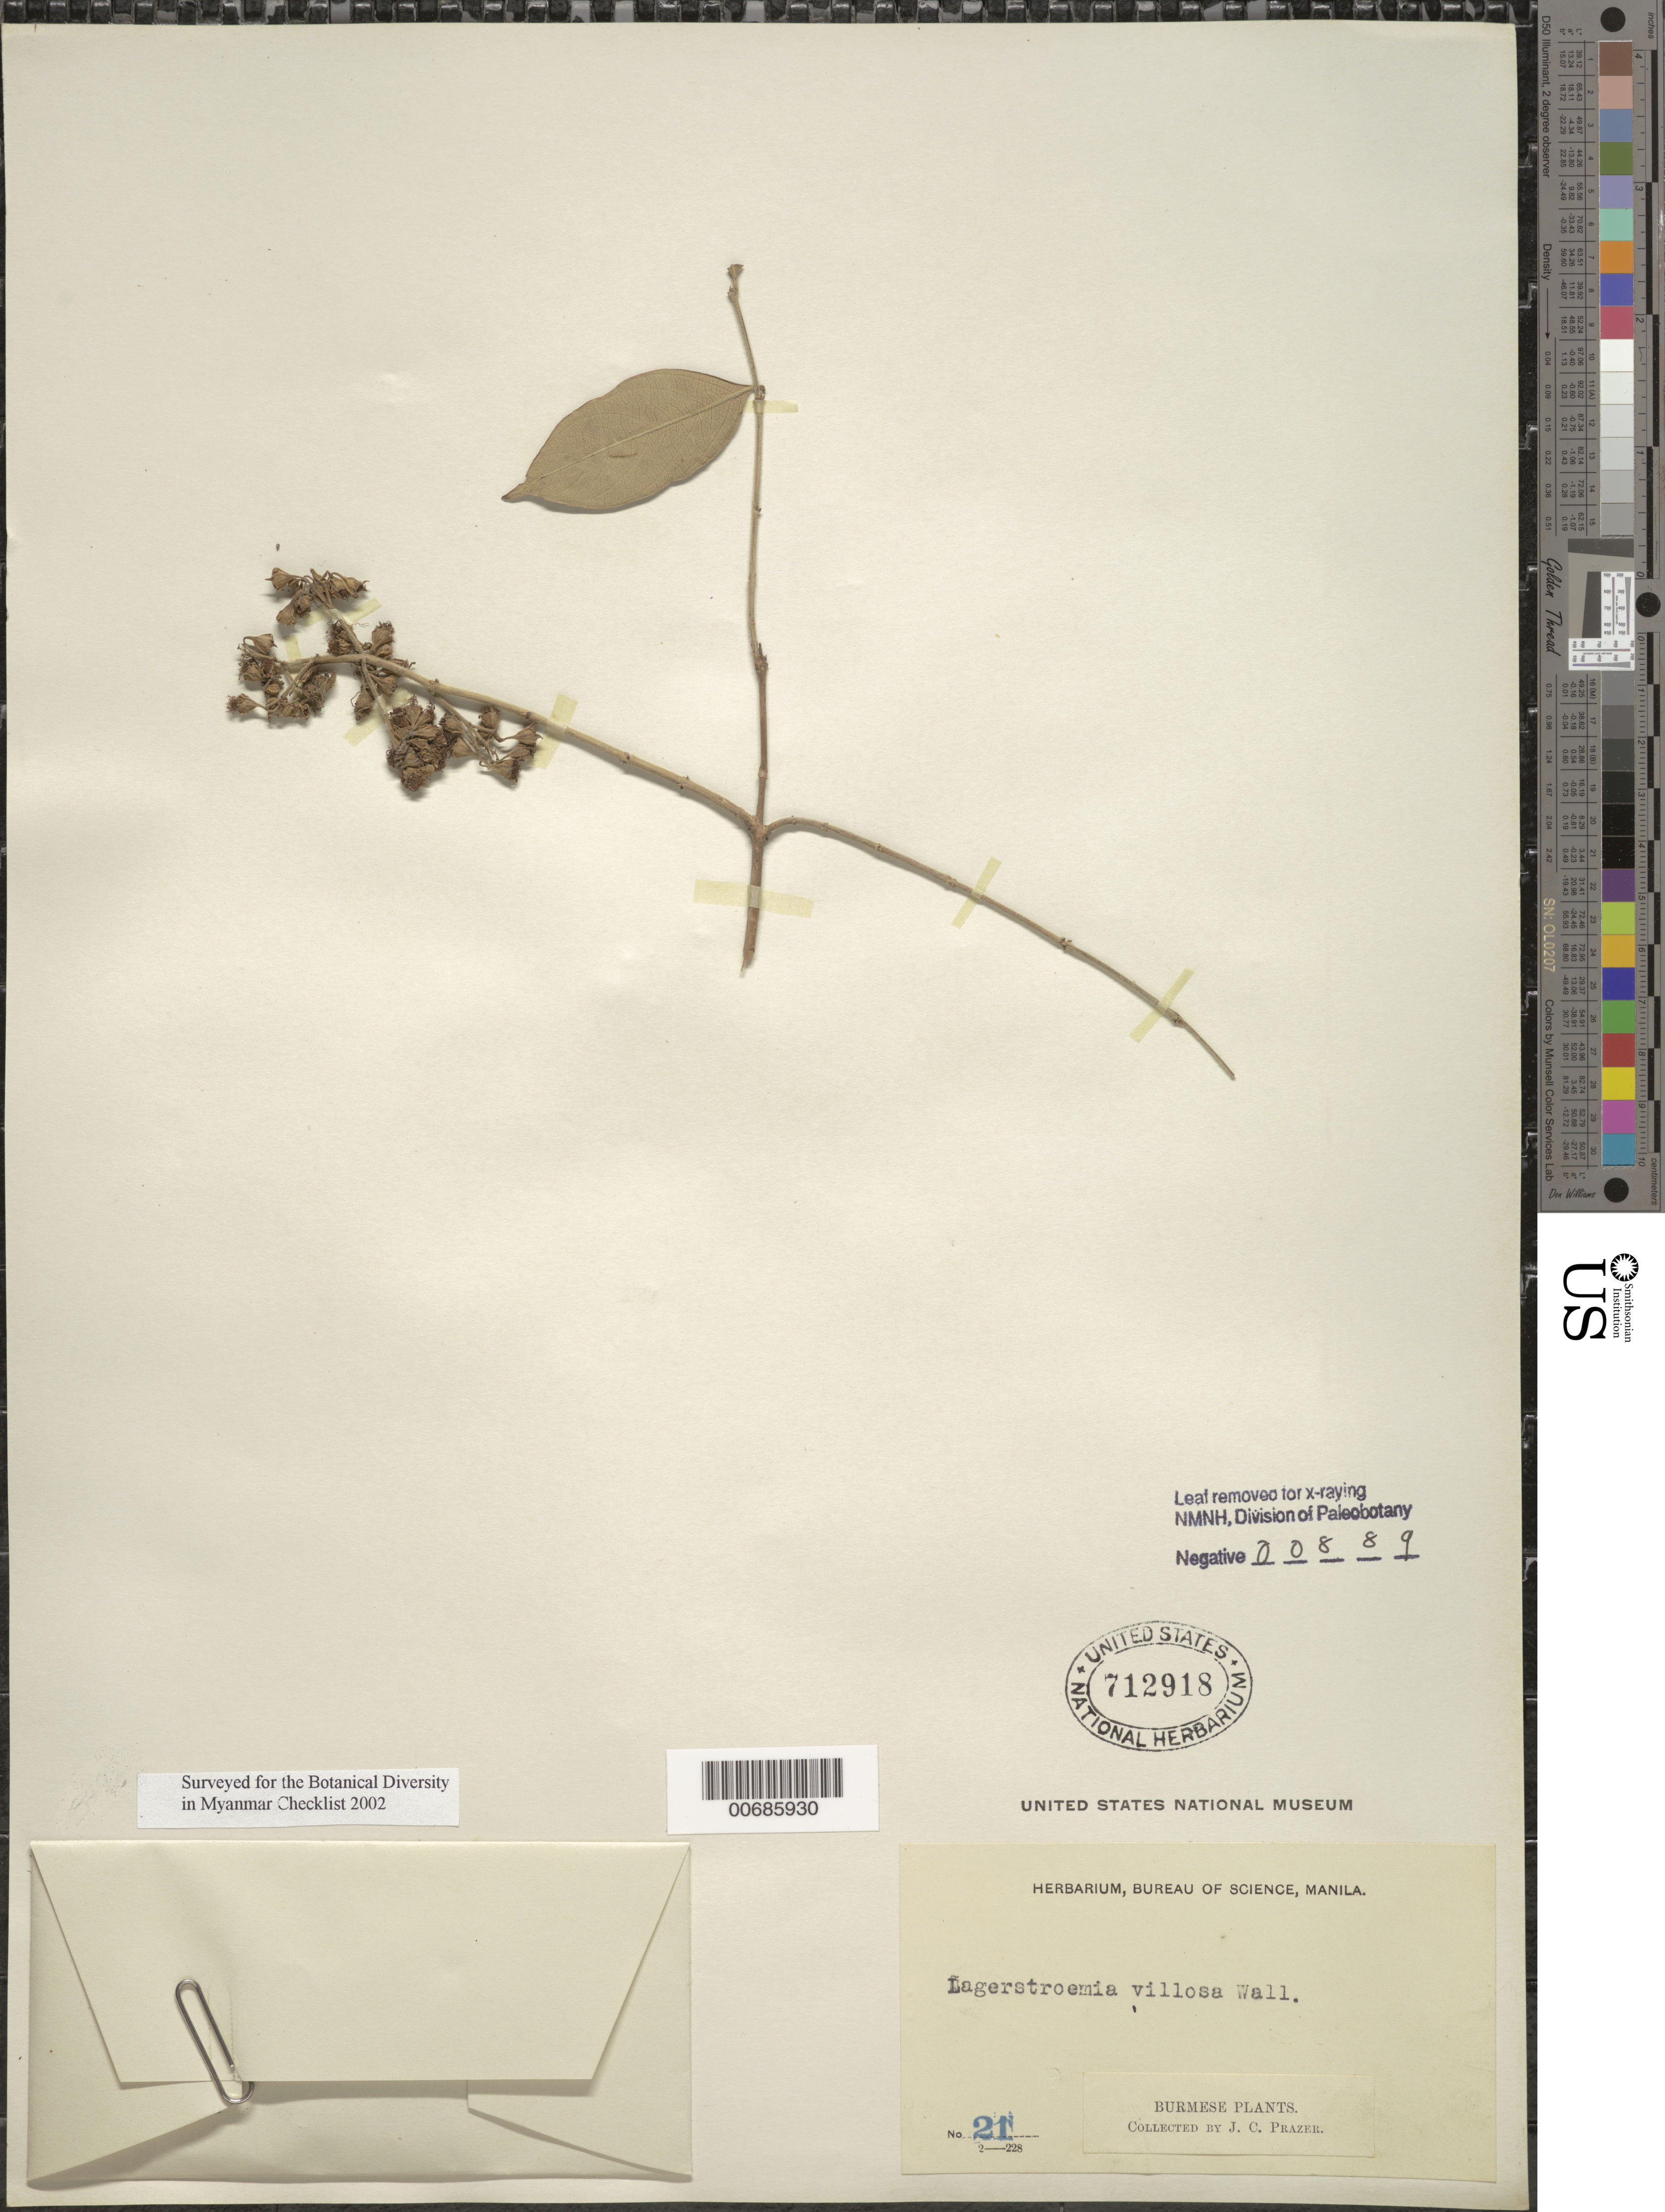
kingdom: Plantae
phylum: Tracheophyta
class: Magnoliopsida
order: Myrtales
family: Lythraceae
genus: Lagerstroemia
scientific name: Lagerstroemia villosa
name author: Wall. ex Kurz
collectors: J. Prazer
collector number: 21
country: Myanmar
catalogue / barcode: US 712918